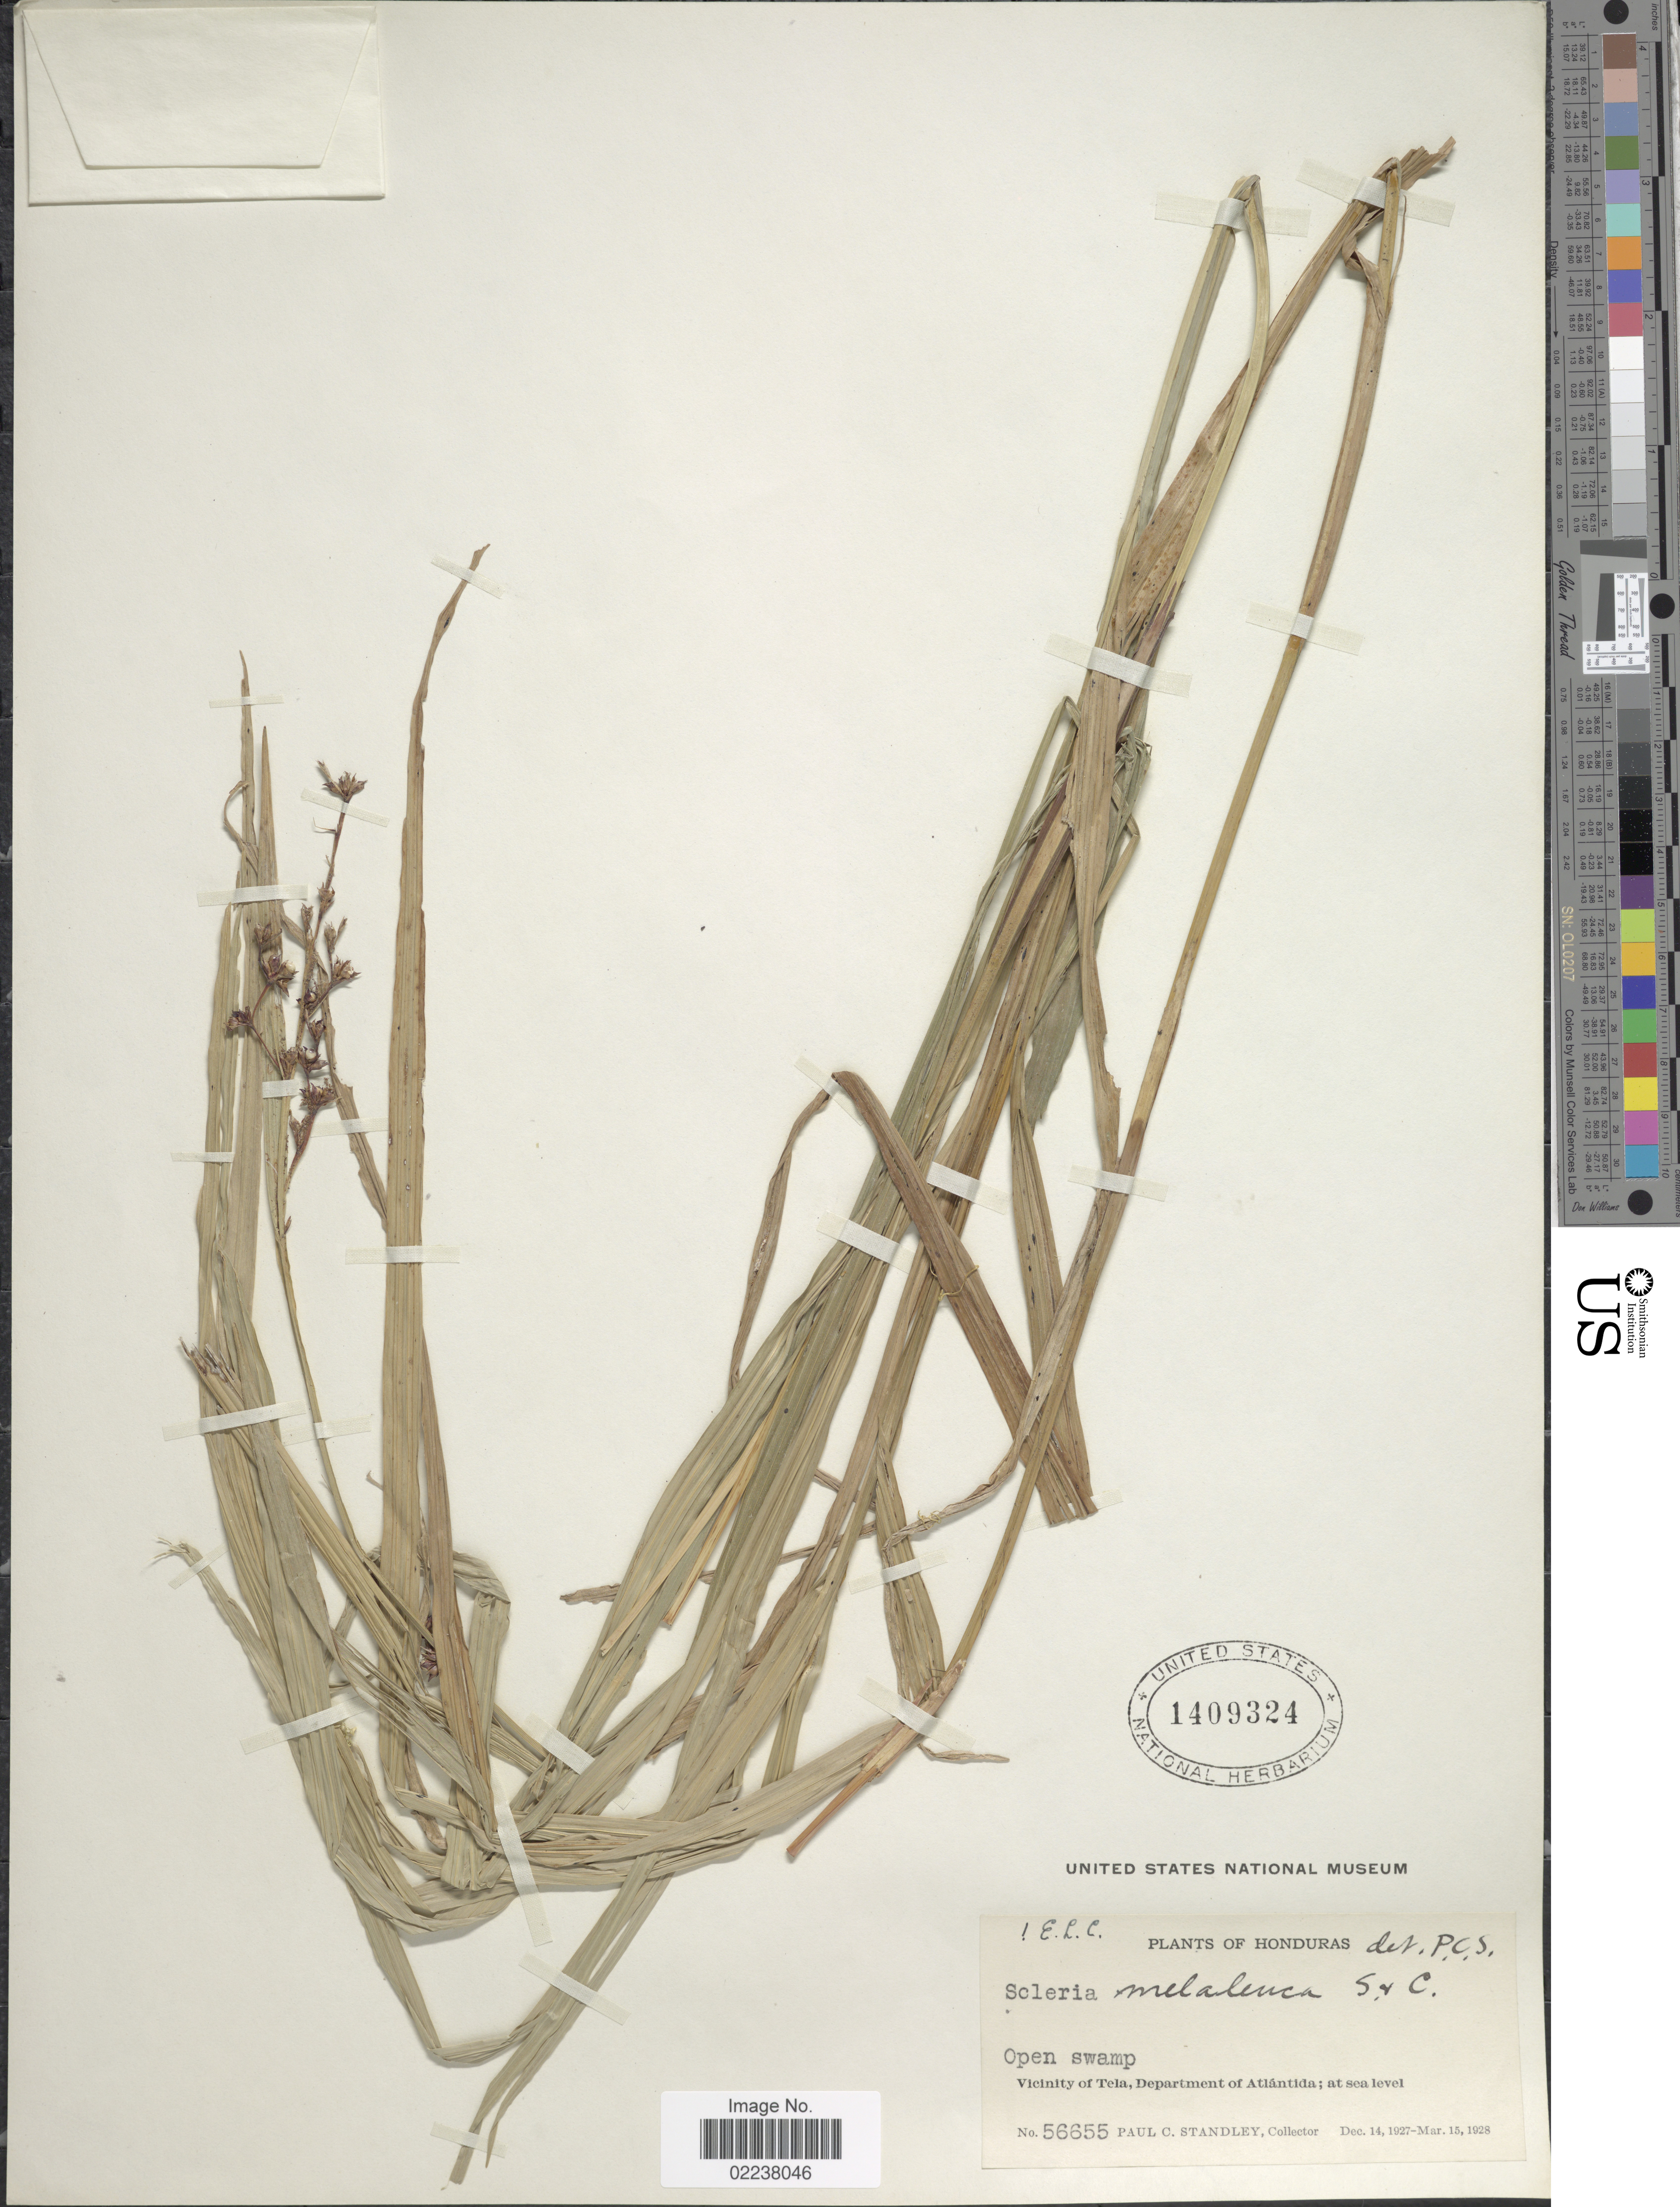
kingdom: Plantae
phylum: Tracheophyta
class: Liliopsida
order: Poales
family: Cyperaceae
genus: Scleria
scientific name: Scleria gaertneri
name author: Raddi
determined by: Strong, Mark T., (BOT), Smithsonian Institution - National Museum of Natural History (UNITED STATES)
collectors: P. C. Standley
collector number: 56655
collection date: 1927-12-14/1928-03-15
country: Honduras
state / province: Atlántida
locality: Vicinity of Tela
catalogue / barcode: US 1409324